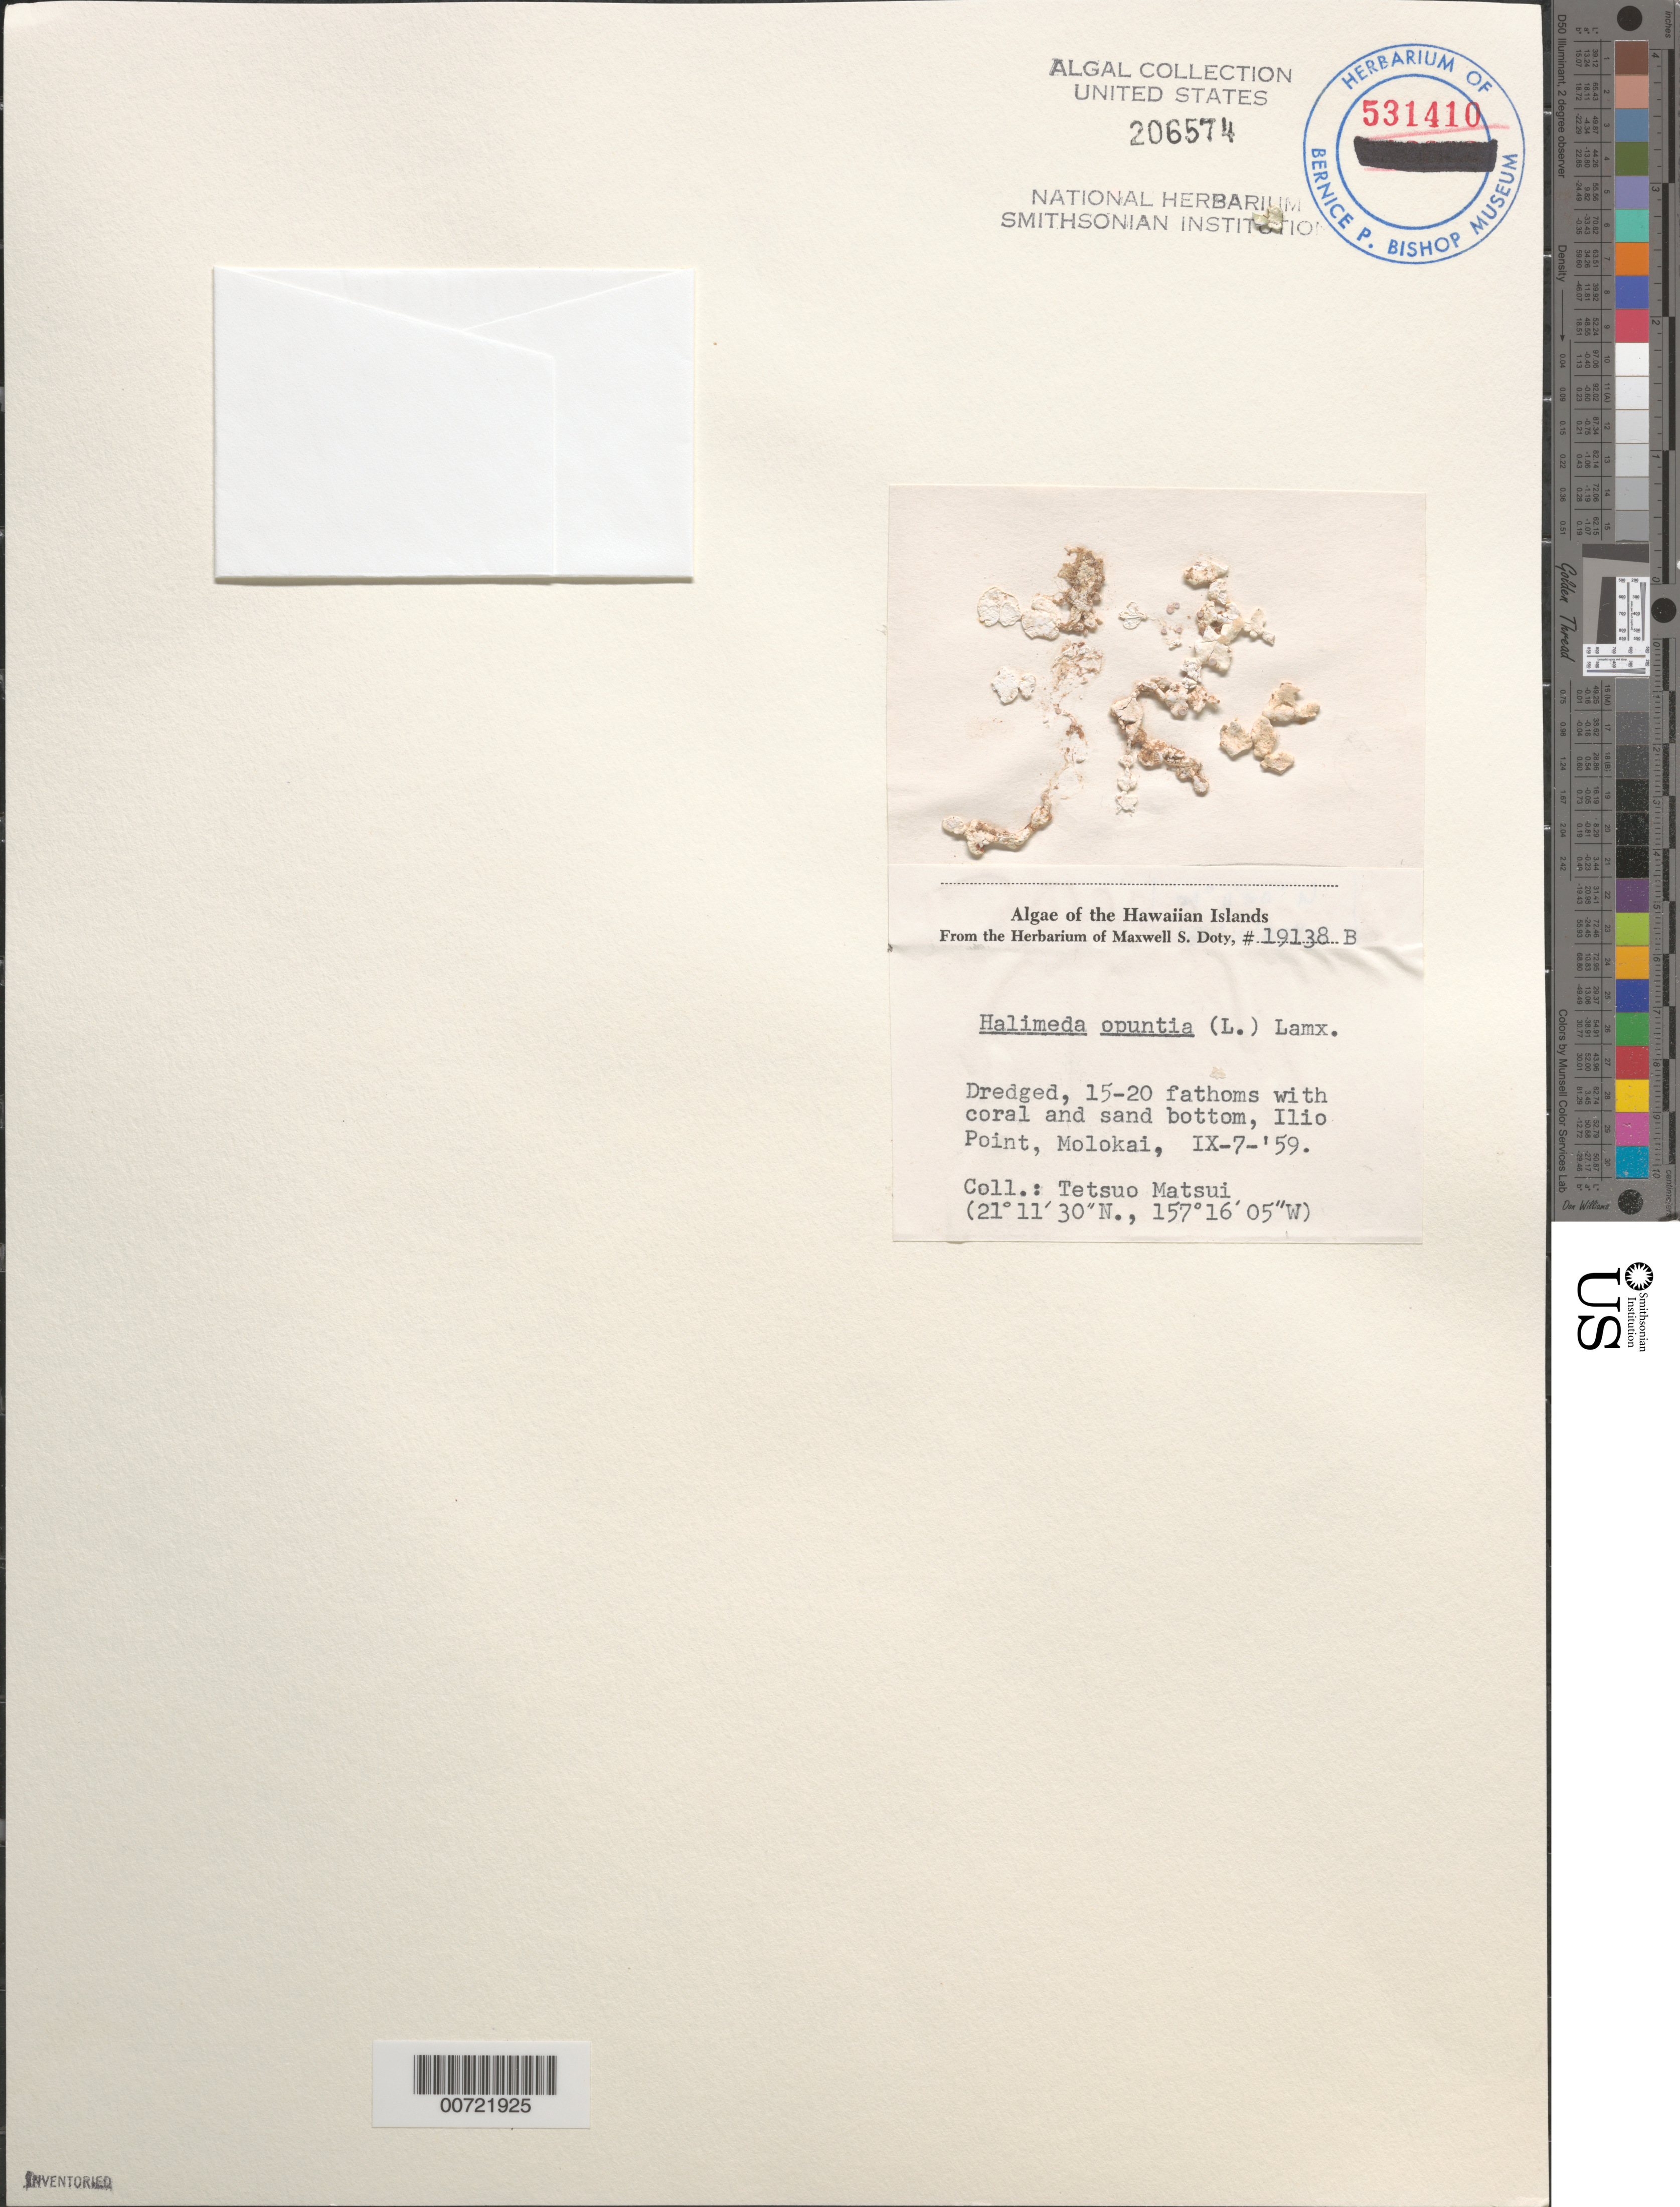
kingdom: Plantae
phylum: Chlorophyta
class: Ulvophyceae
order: Bryopsidales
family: Halimedaceae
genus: Halimeda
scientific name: Halimeda opuntia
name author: (L.) J.V.Lamouroux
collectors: T. Matsui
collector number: MSD 19138B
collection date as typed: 07 Sep 1959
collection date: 1959-09-07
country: United States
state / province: Hawaii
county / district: Maui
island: Moloka'i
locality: Ilio Point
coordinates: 21 11' 30" N, 157 16' 05" W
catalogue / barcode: US 206574